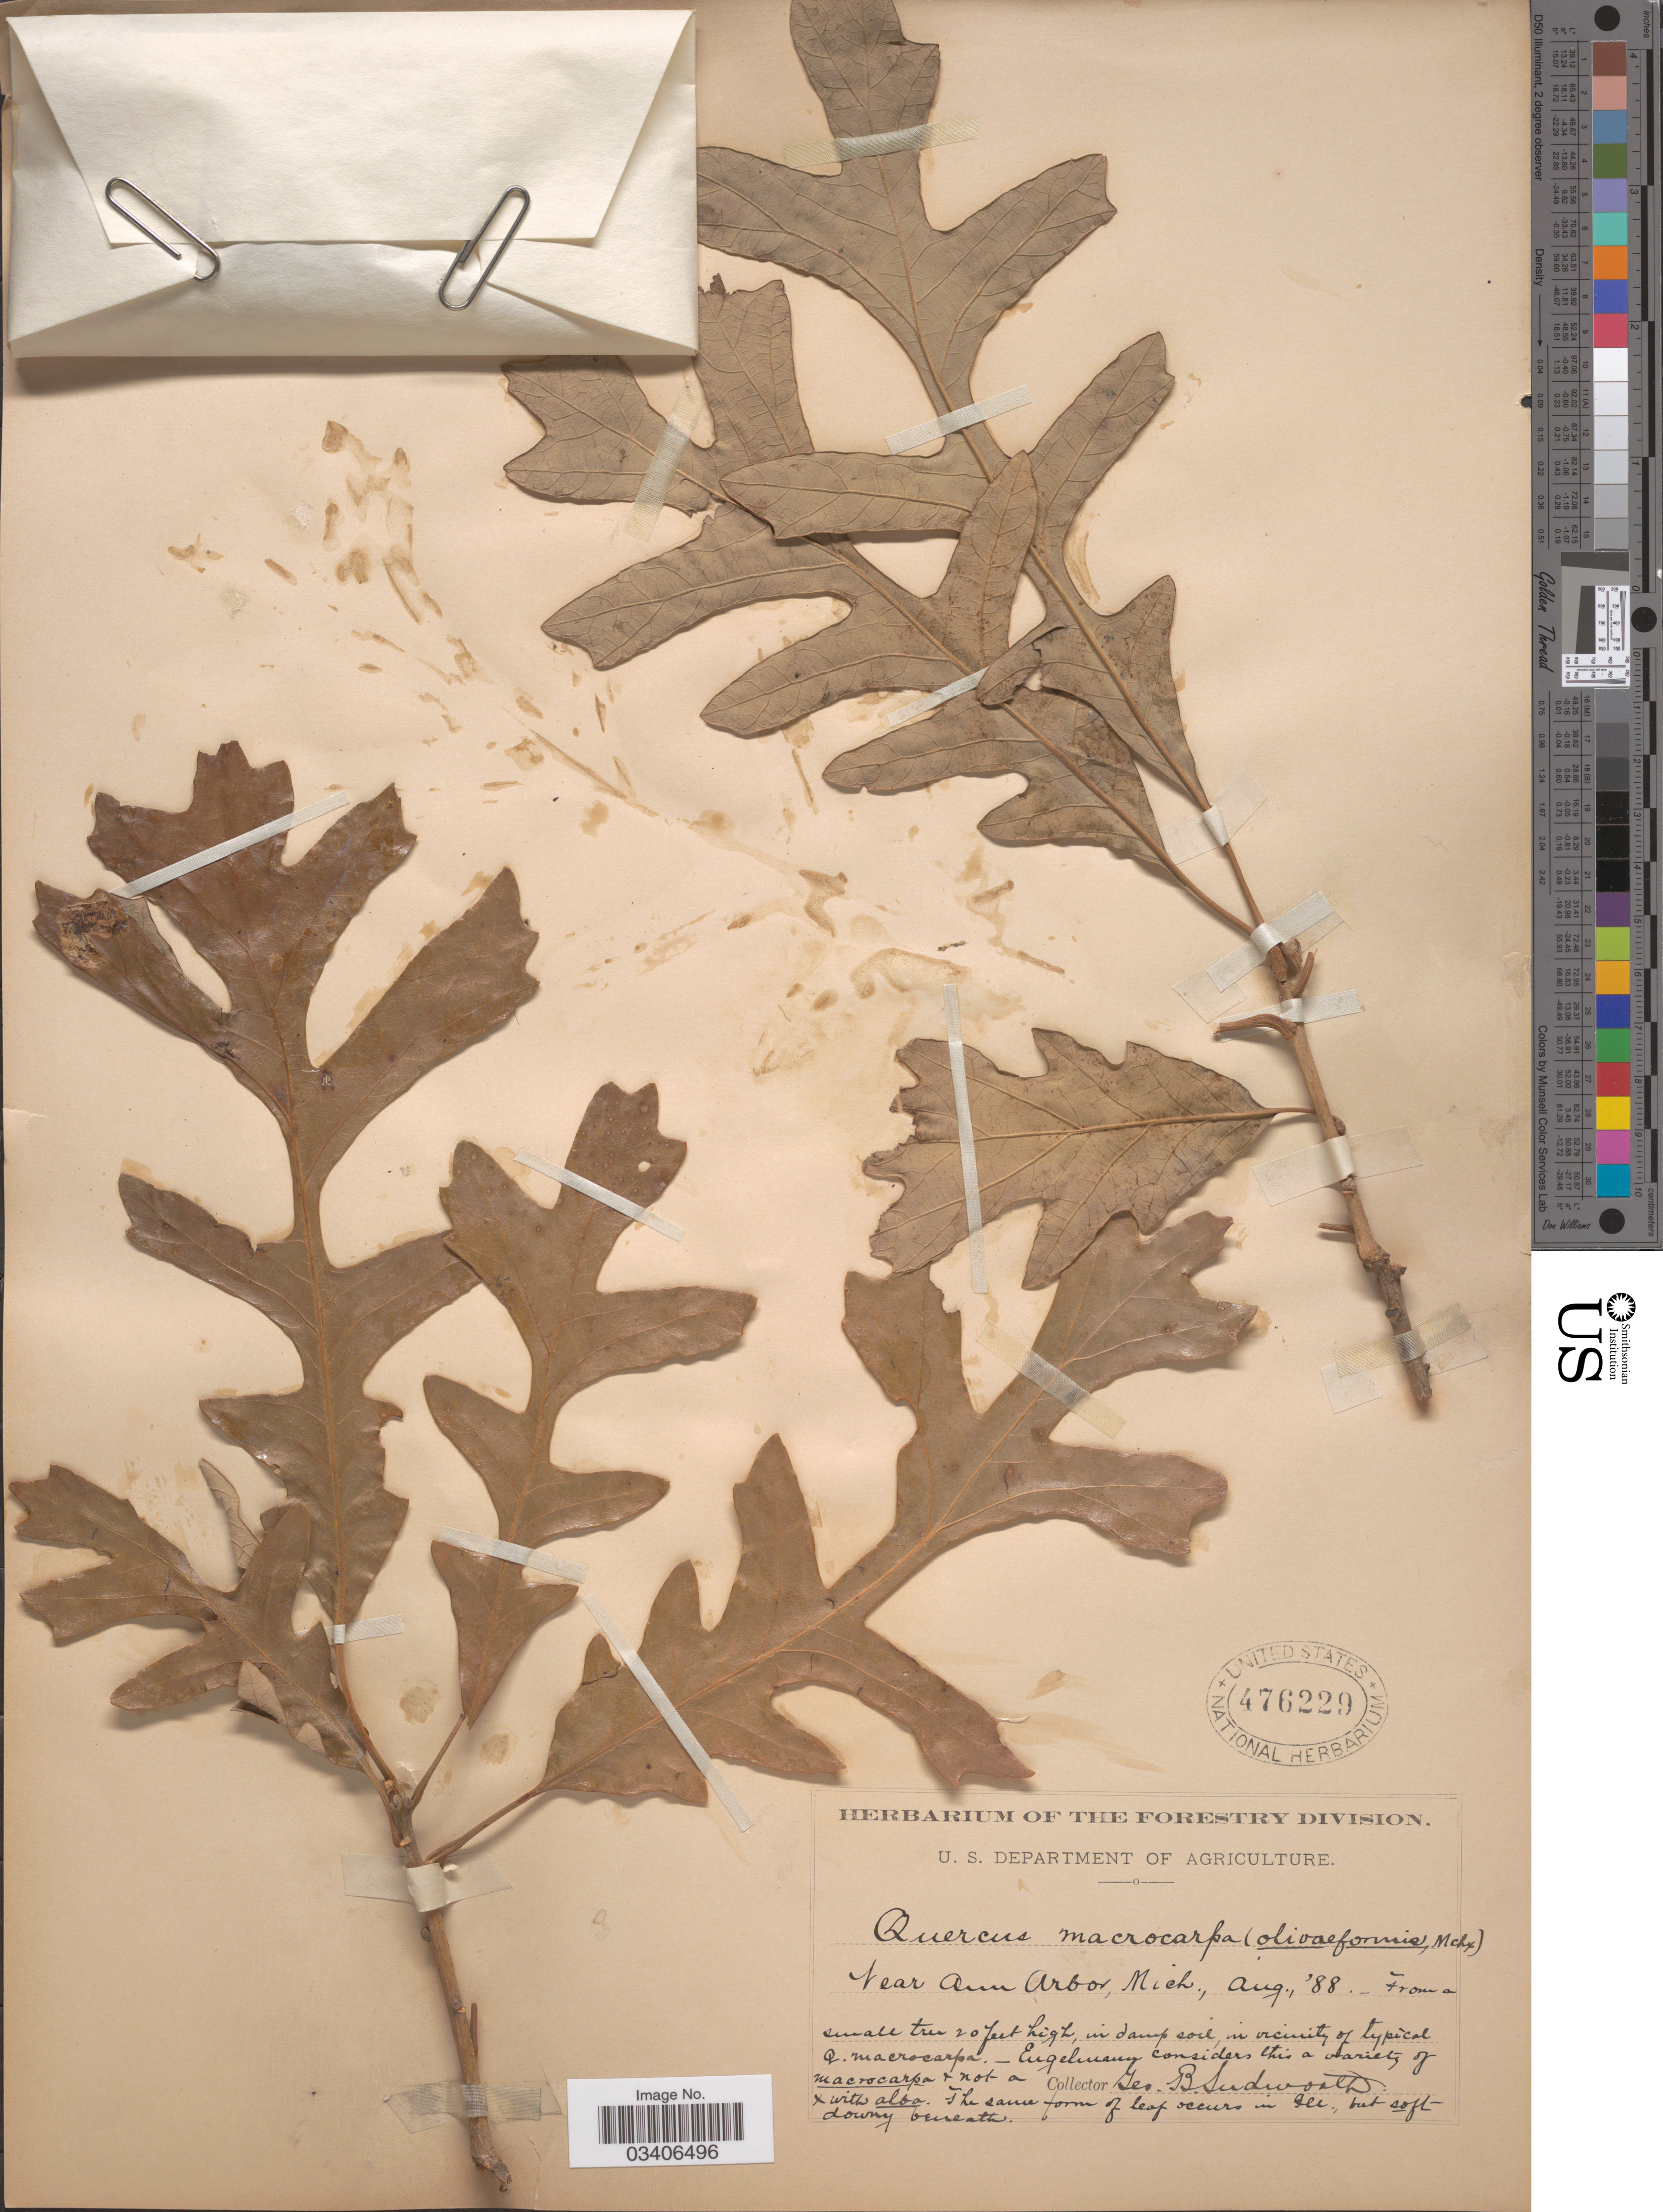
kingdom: Plantae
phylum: Tracheophyta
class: Magnoliopsida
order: Fagales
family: Fagaceae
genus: Quercus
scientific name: Quercus macrocarpa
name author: Michx.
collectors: G. B. Sudworth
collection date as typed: Transcribed d/m/y: /8/88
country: United States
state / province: Michigan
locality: Near Ann Arbor.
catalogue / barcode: US 476229